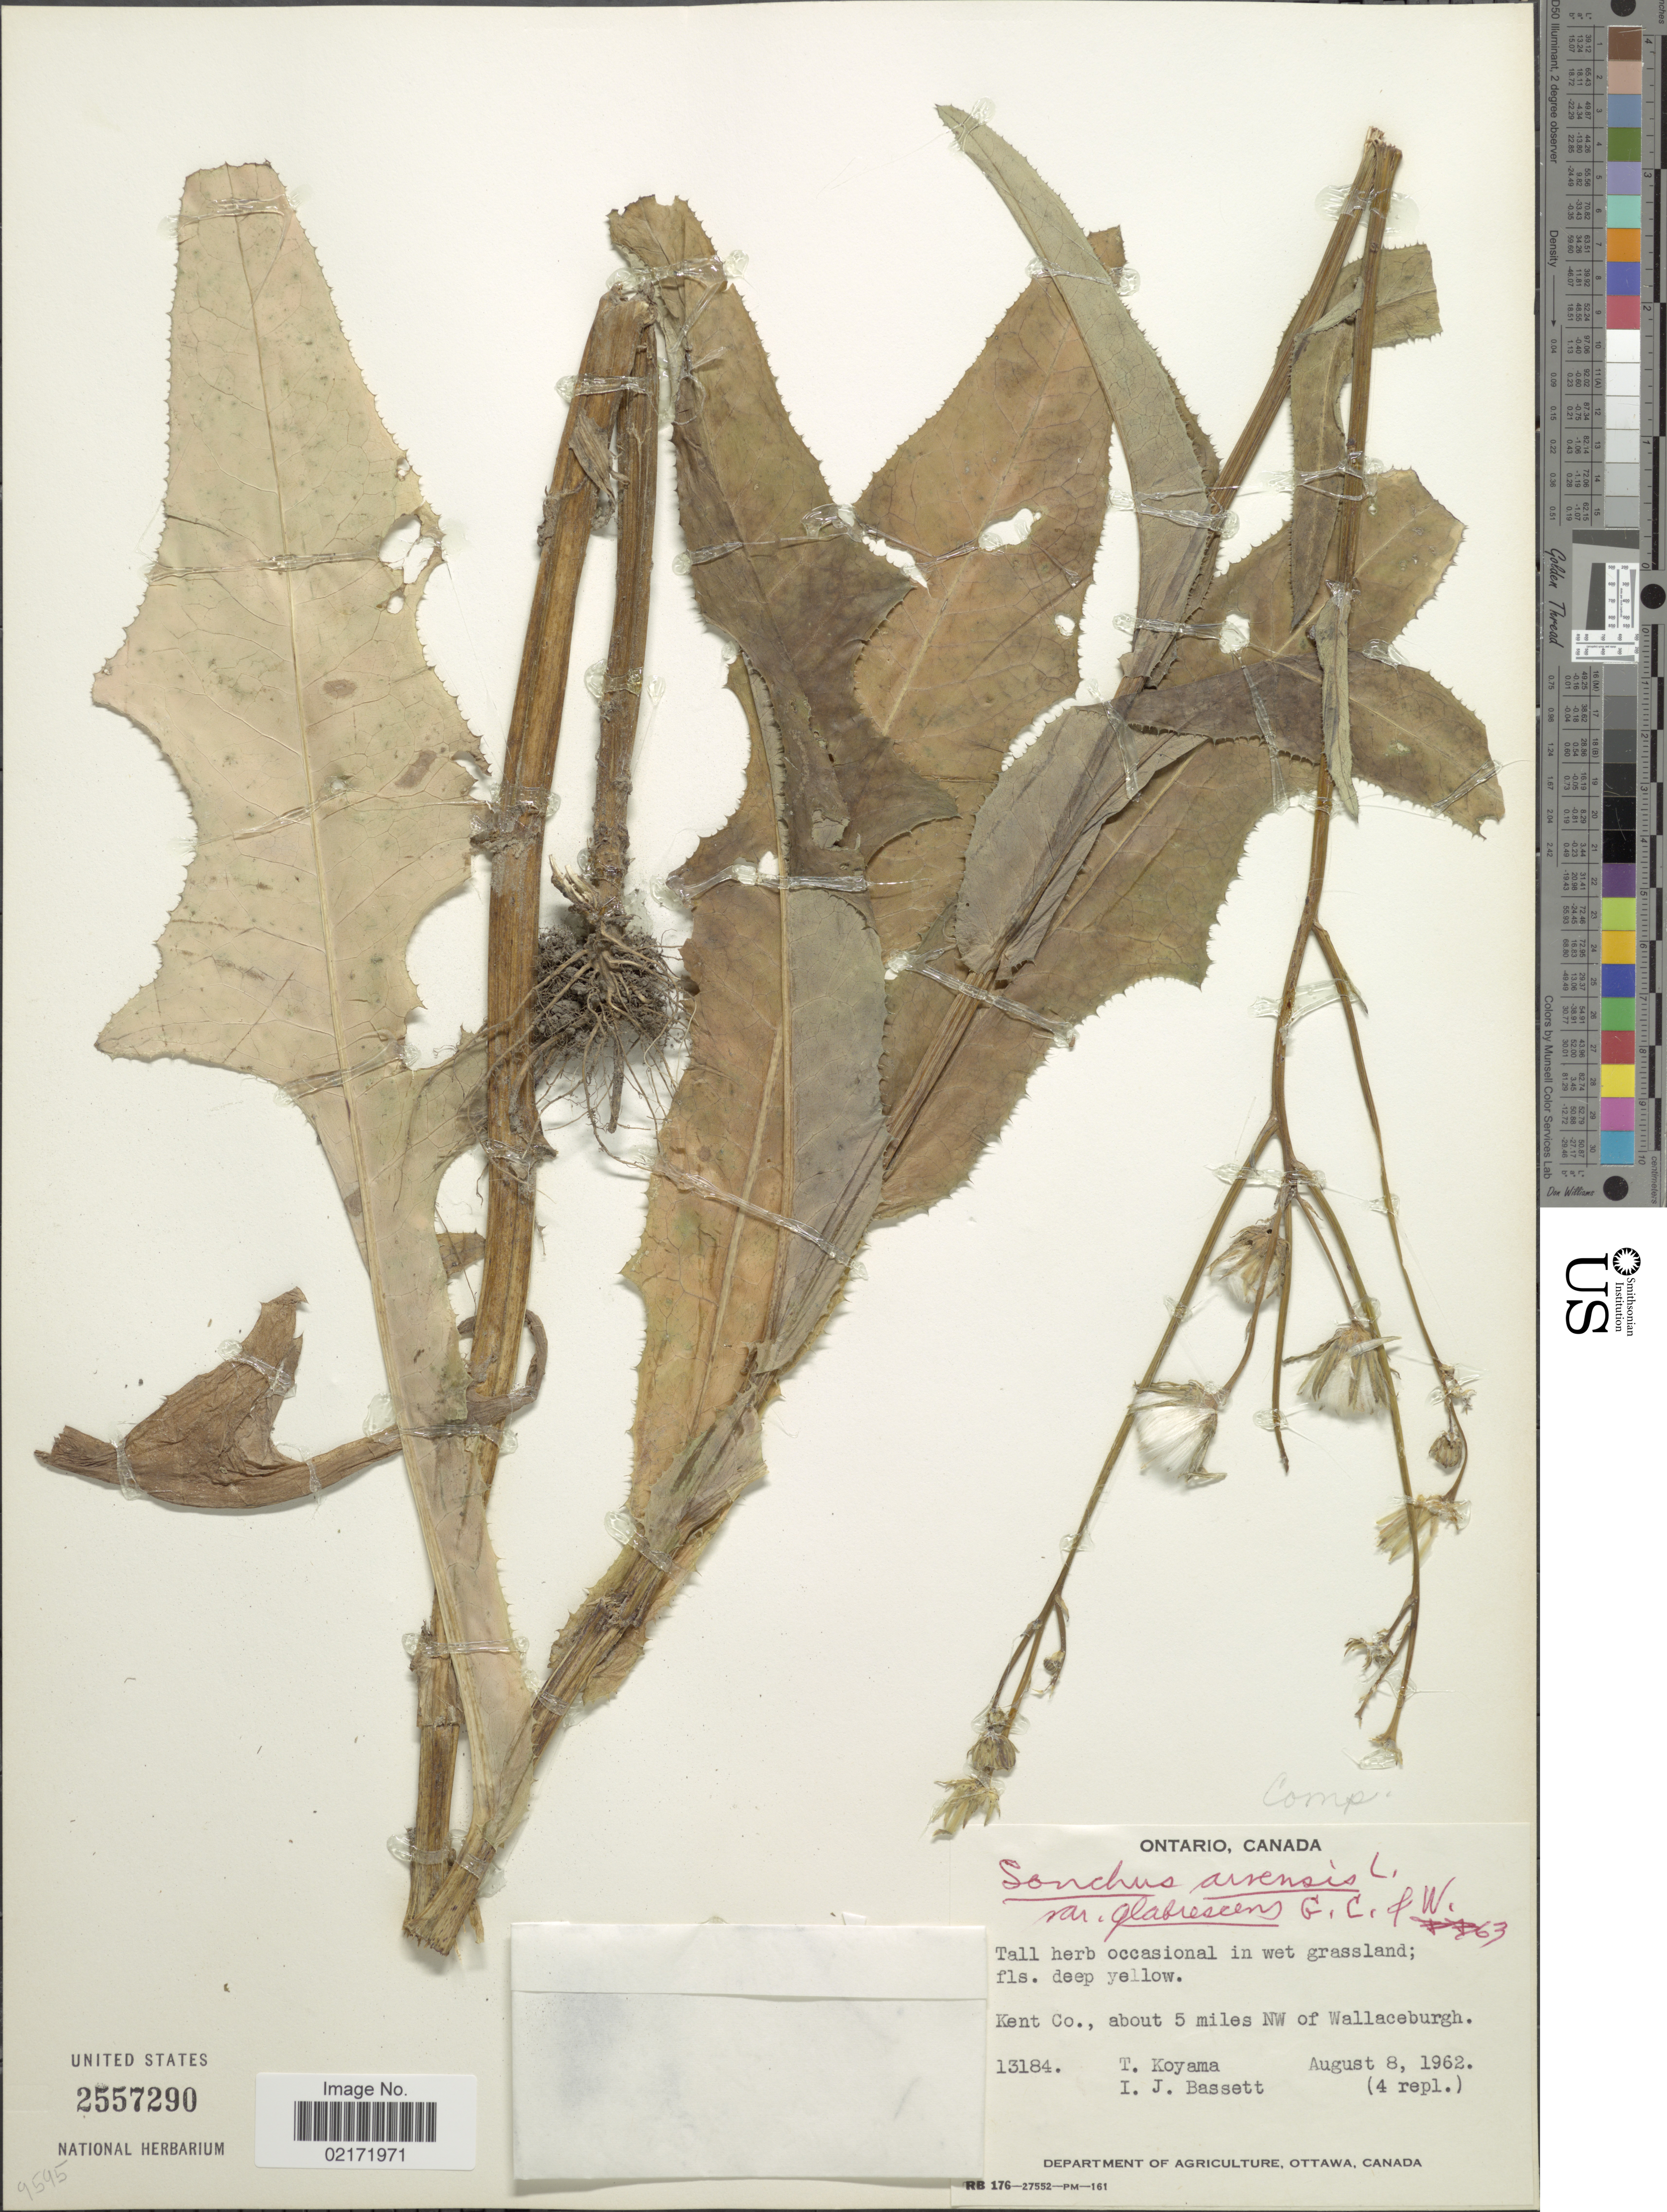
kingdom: Plantae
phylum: Tracheophyta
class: Magnoliopsida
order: Asterales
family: Asteraceae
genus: Sonchus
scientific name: Sonchus arvensis subsp. uliginosus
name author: (M. Bieb.) Nyman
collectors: T. Koyama & I. Bassett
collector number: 13184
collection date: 1962-08-08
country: Canada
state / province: Ontario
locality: Kento Co., about 5 miles NW of Wallaceburgh.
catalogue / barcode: US 2557290